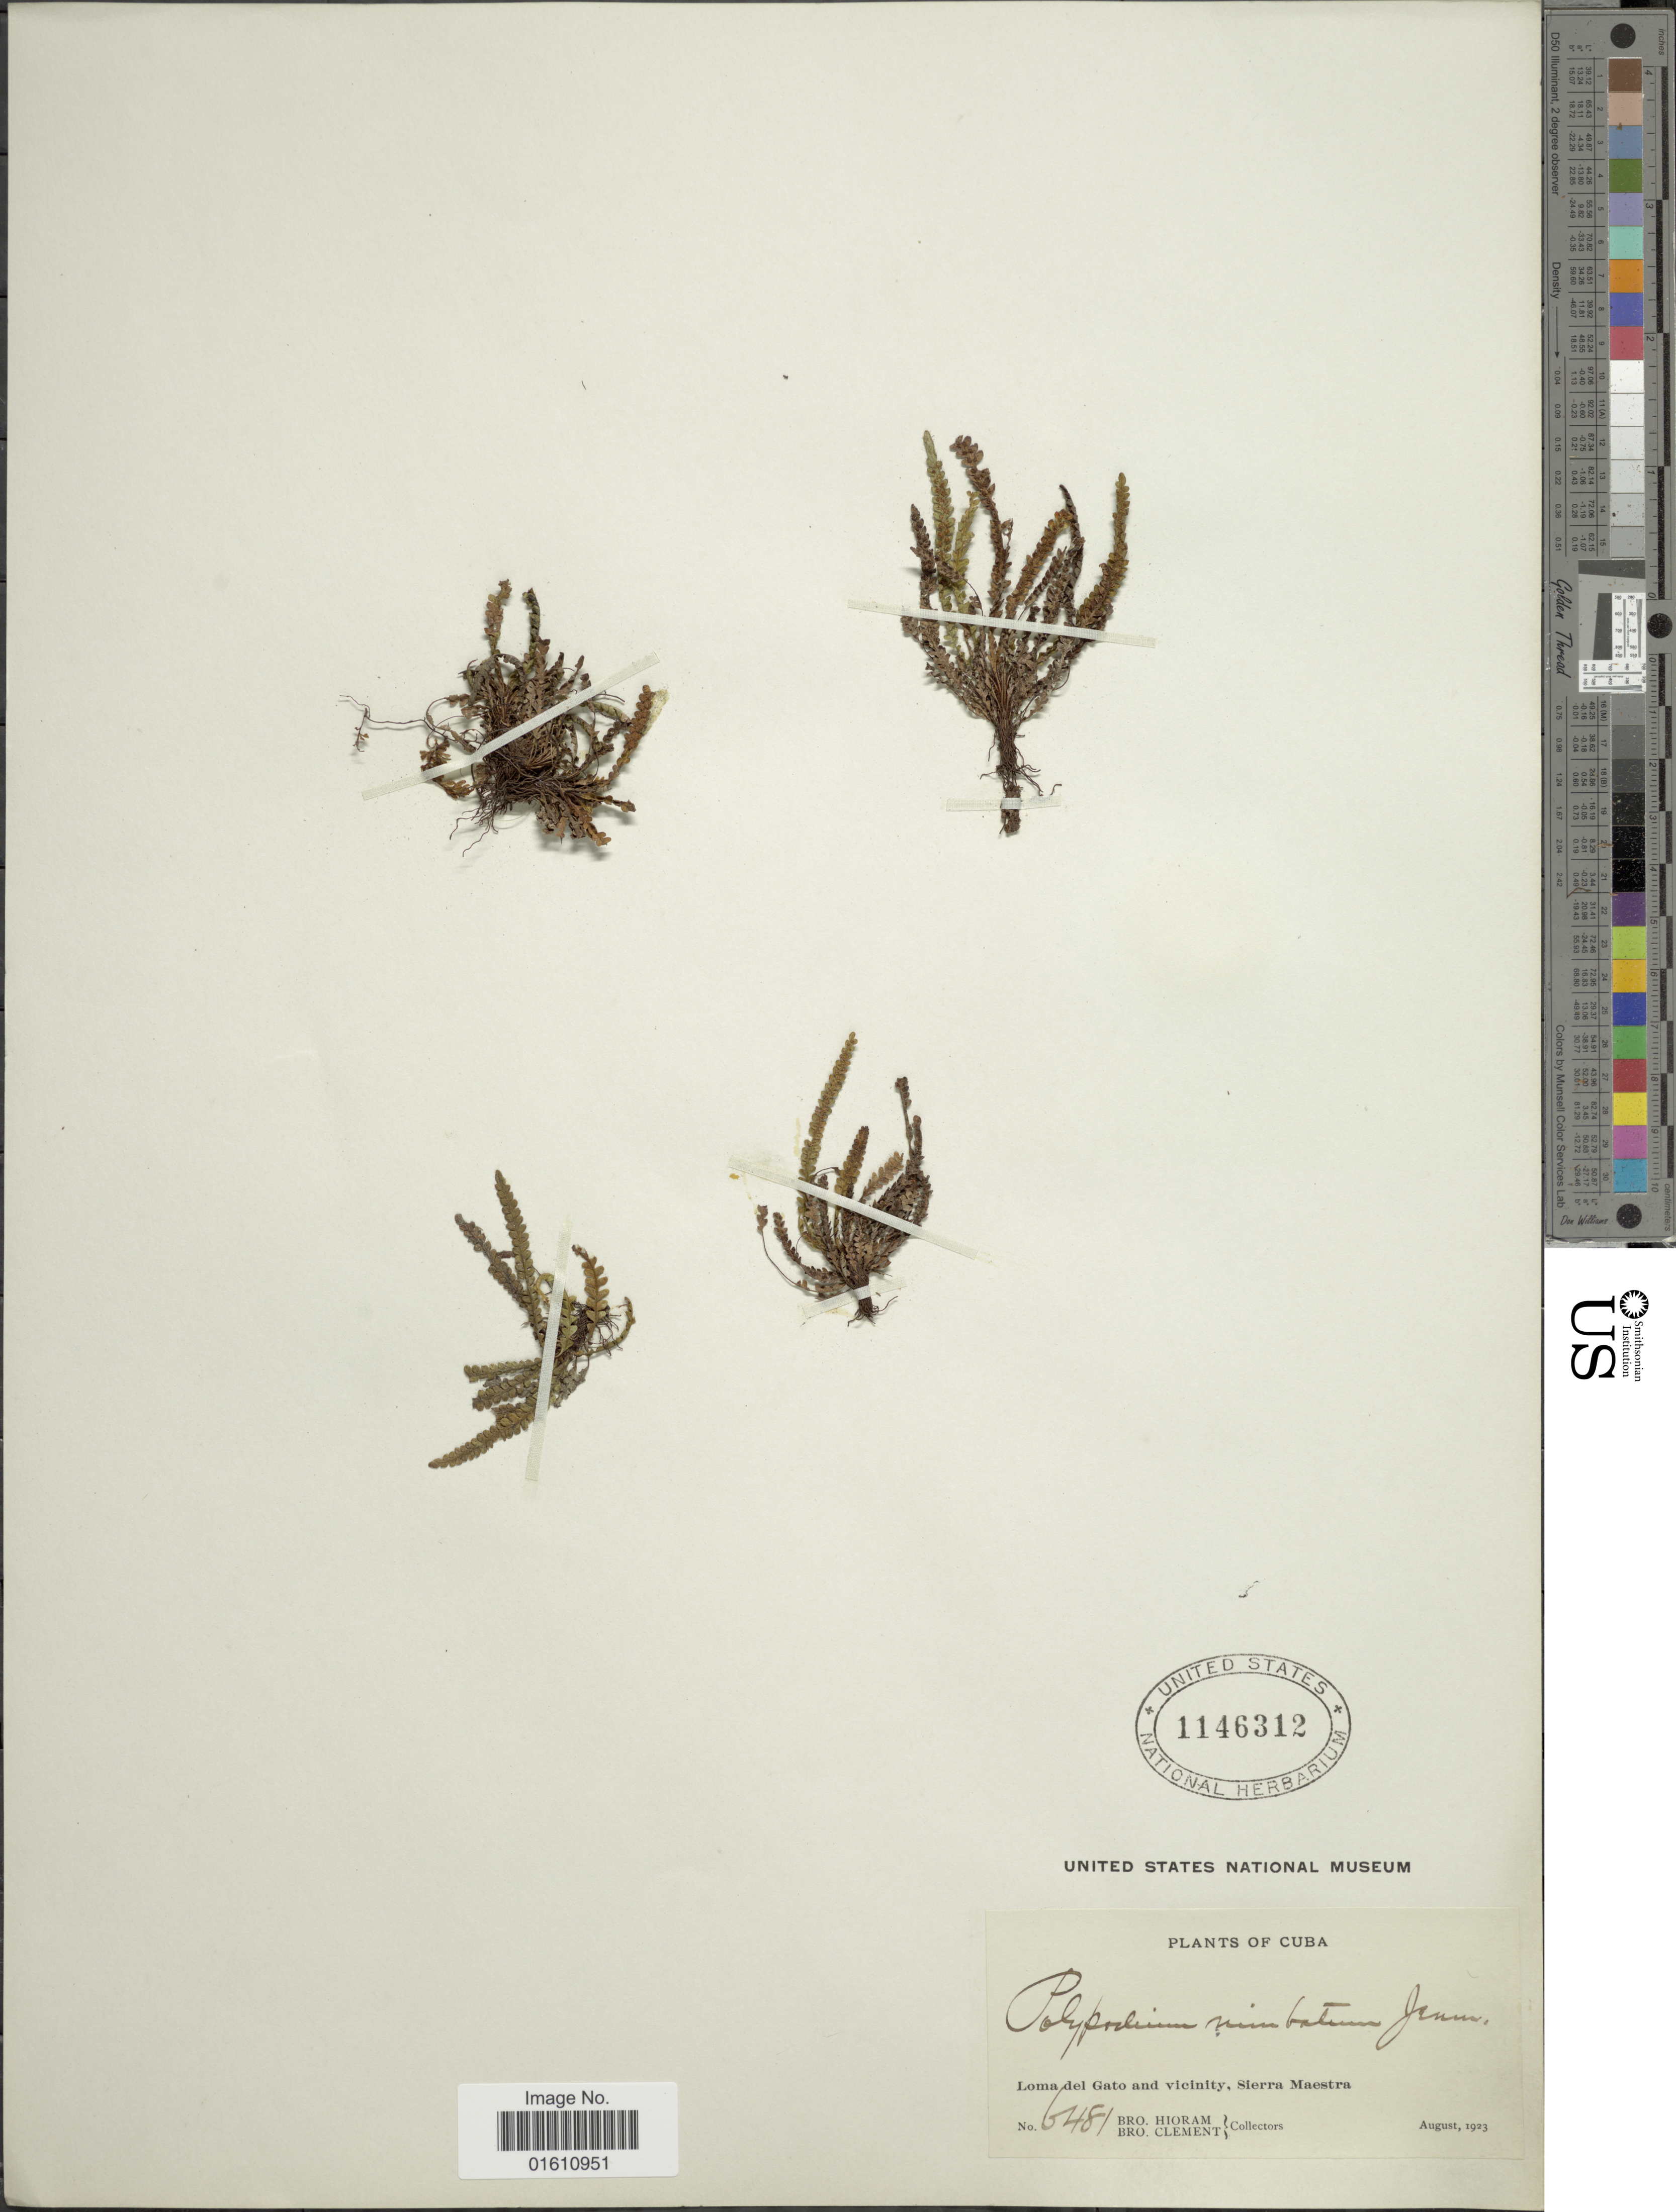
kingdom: Plantae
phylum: Tracheophyta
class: Polypodiopsida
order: Polypodiales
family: Polypodiaceae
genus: Moranopteris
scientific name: Moranopteris nimbata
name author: (Jenman) R. Y. Hirai & J. Prado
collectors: Bro. Hioram & B. Clement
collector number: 648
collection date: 1923-08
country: Cuba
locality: Loma del Gato and vicinity, Sierra Maestra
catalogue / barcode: US 1146312